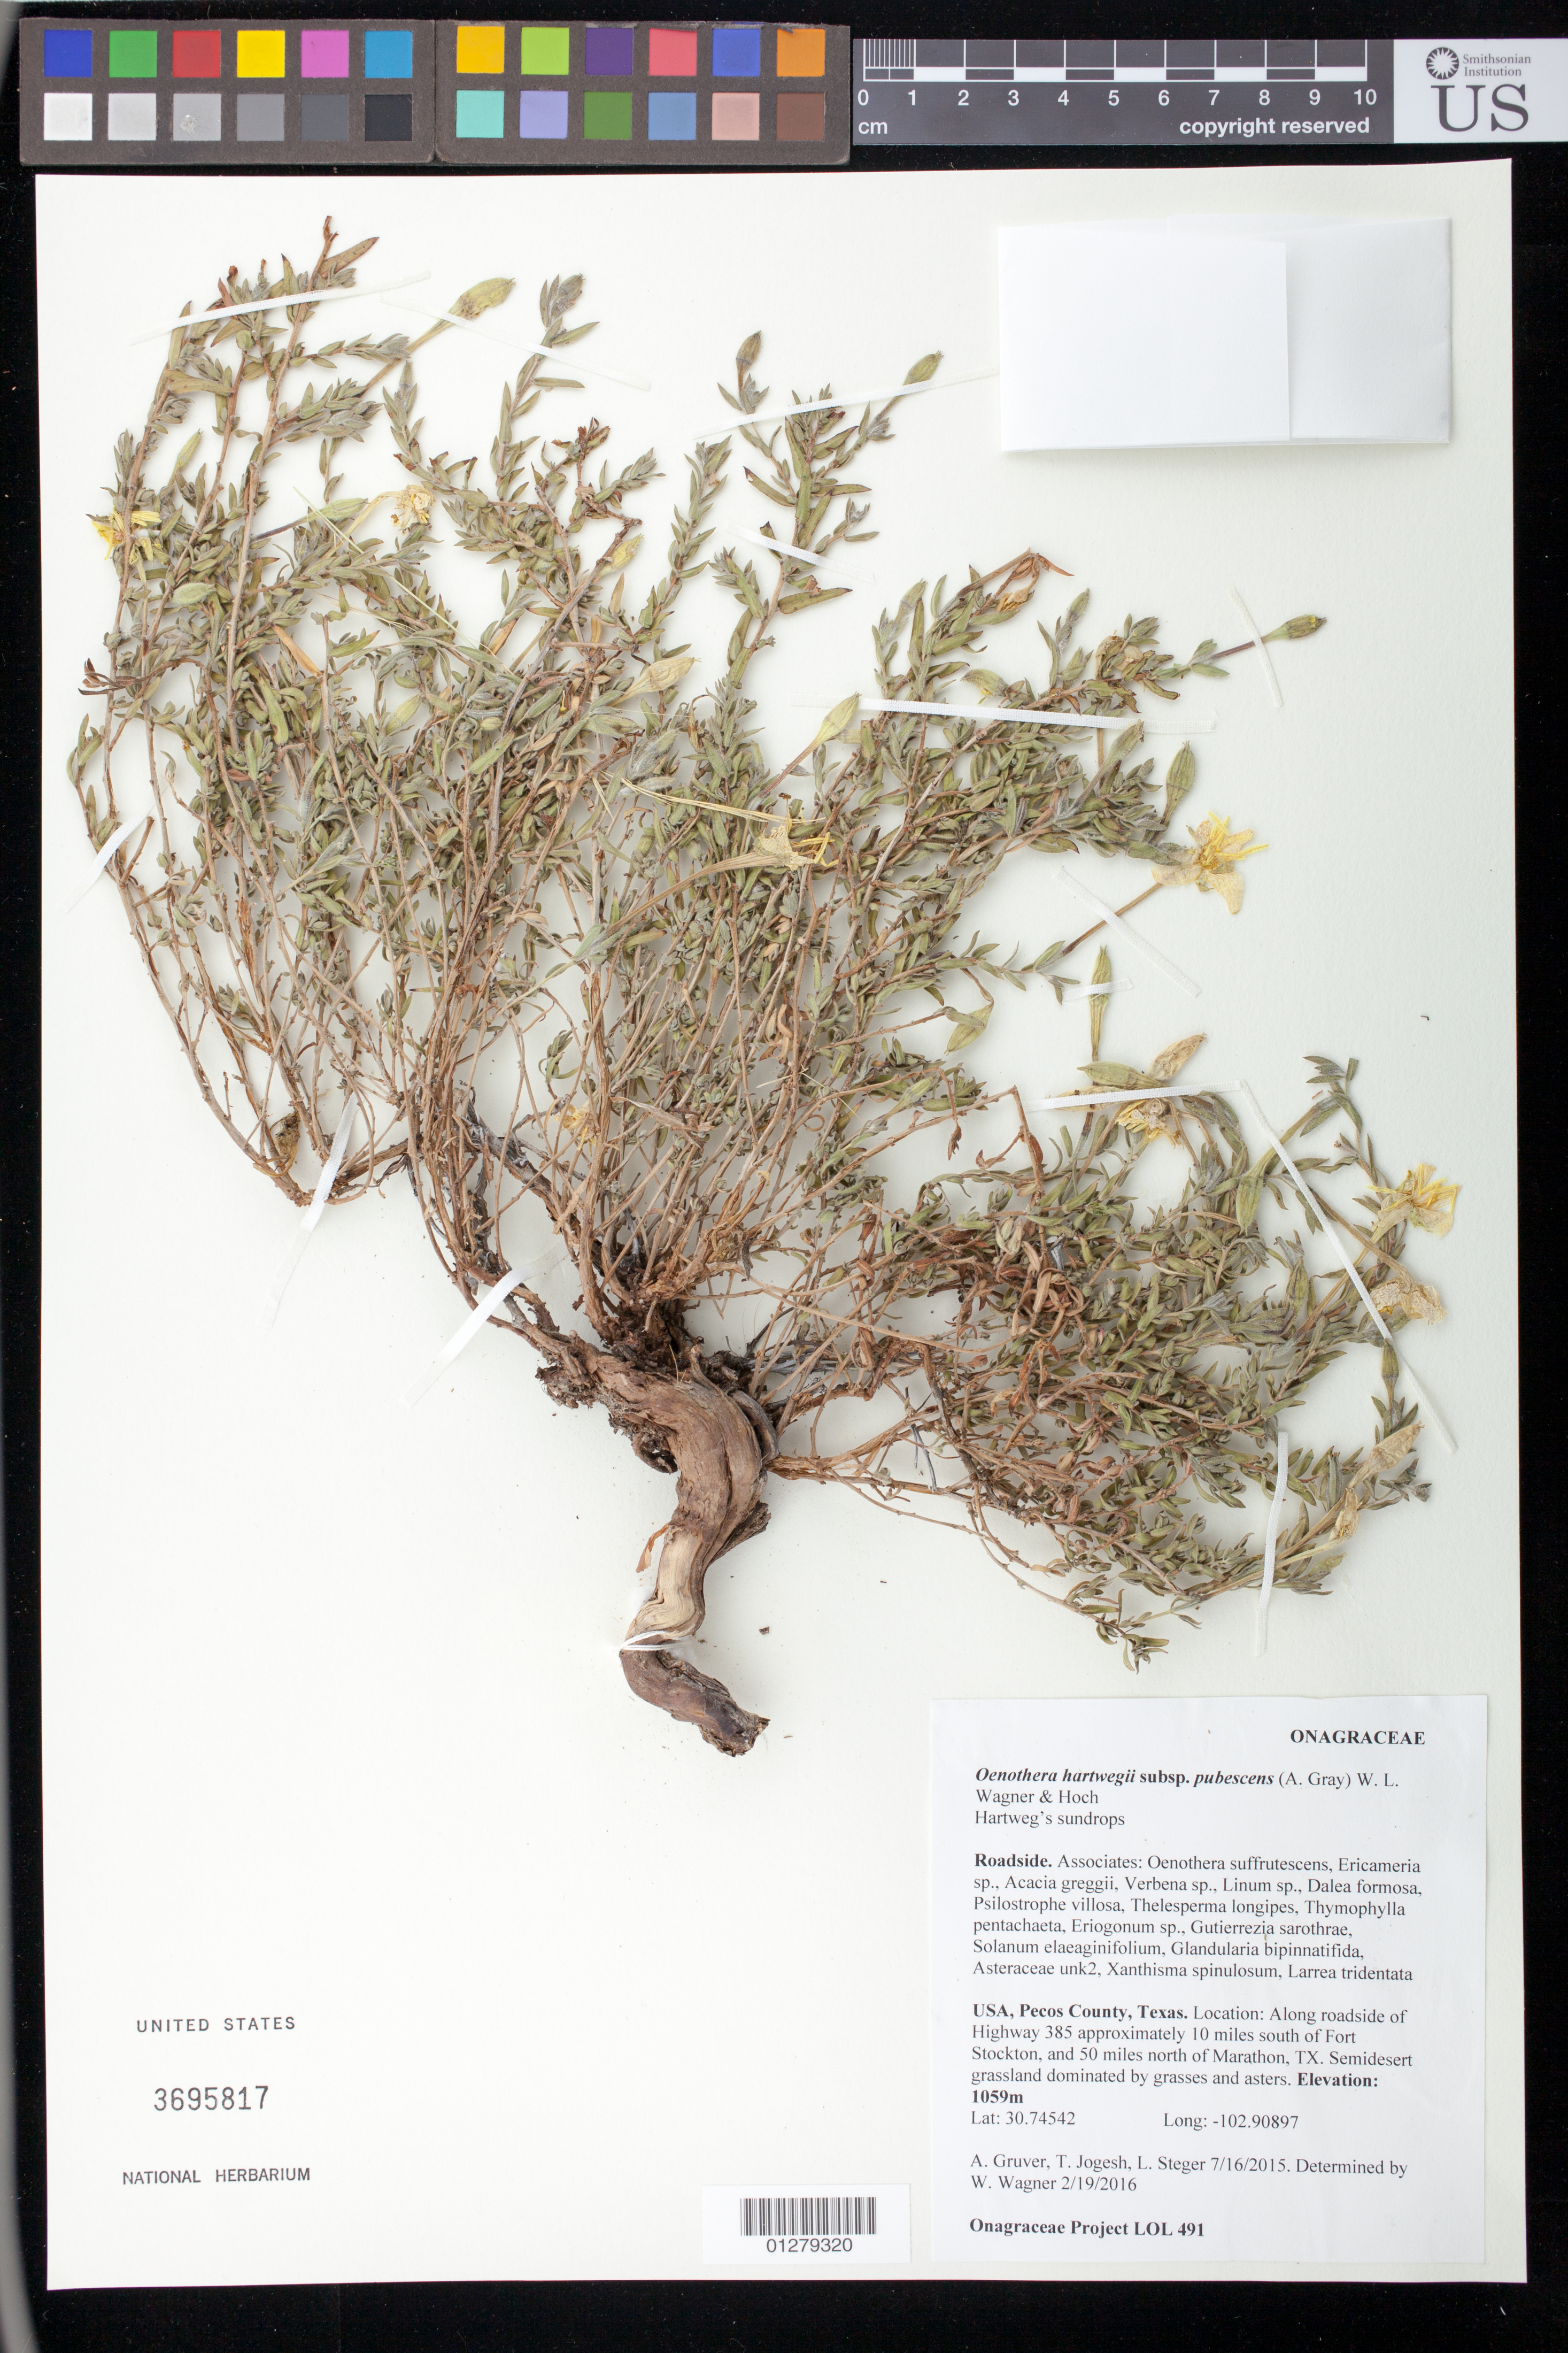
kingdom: Plantae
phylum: Tracheophyta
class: Magnoliopsida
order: Myrtales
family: Onagraceae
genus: Oenothera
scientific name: Oenothera hartwegii subsp. pubescens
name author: (A. Gray) W.L. Wagner & Hoch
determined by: Wagner, W. L., (BOT), Smithsonian Institution - National Museum of Natural History (UNITED STATES)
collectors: T. Jojesh, A. Gruver, L. Steger & T. Tate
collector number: LOL 491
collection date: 2015-07-16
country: United States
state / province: Texas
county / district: Pecos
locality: Along roadside of Highway 385 approximately 10 miles south of Fort Stockton, and 50 miles north of Marathon, TX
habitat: Semidesert grassland dominated by grasses and asters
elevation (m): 1059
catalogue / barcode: US 3695817